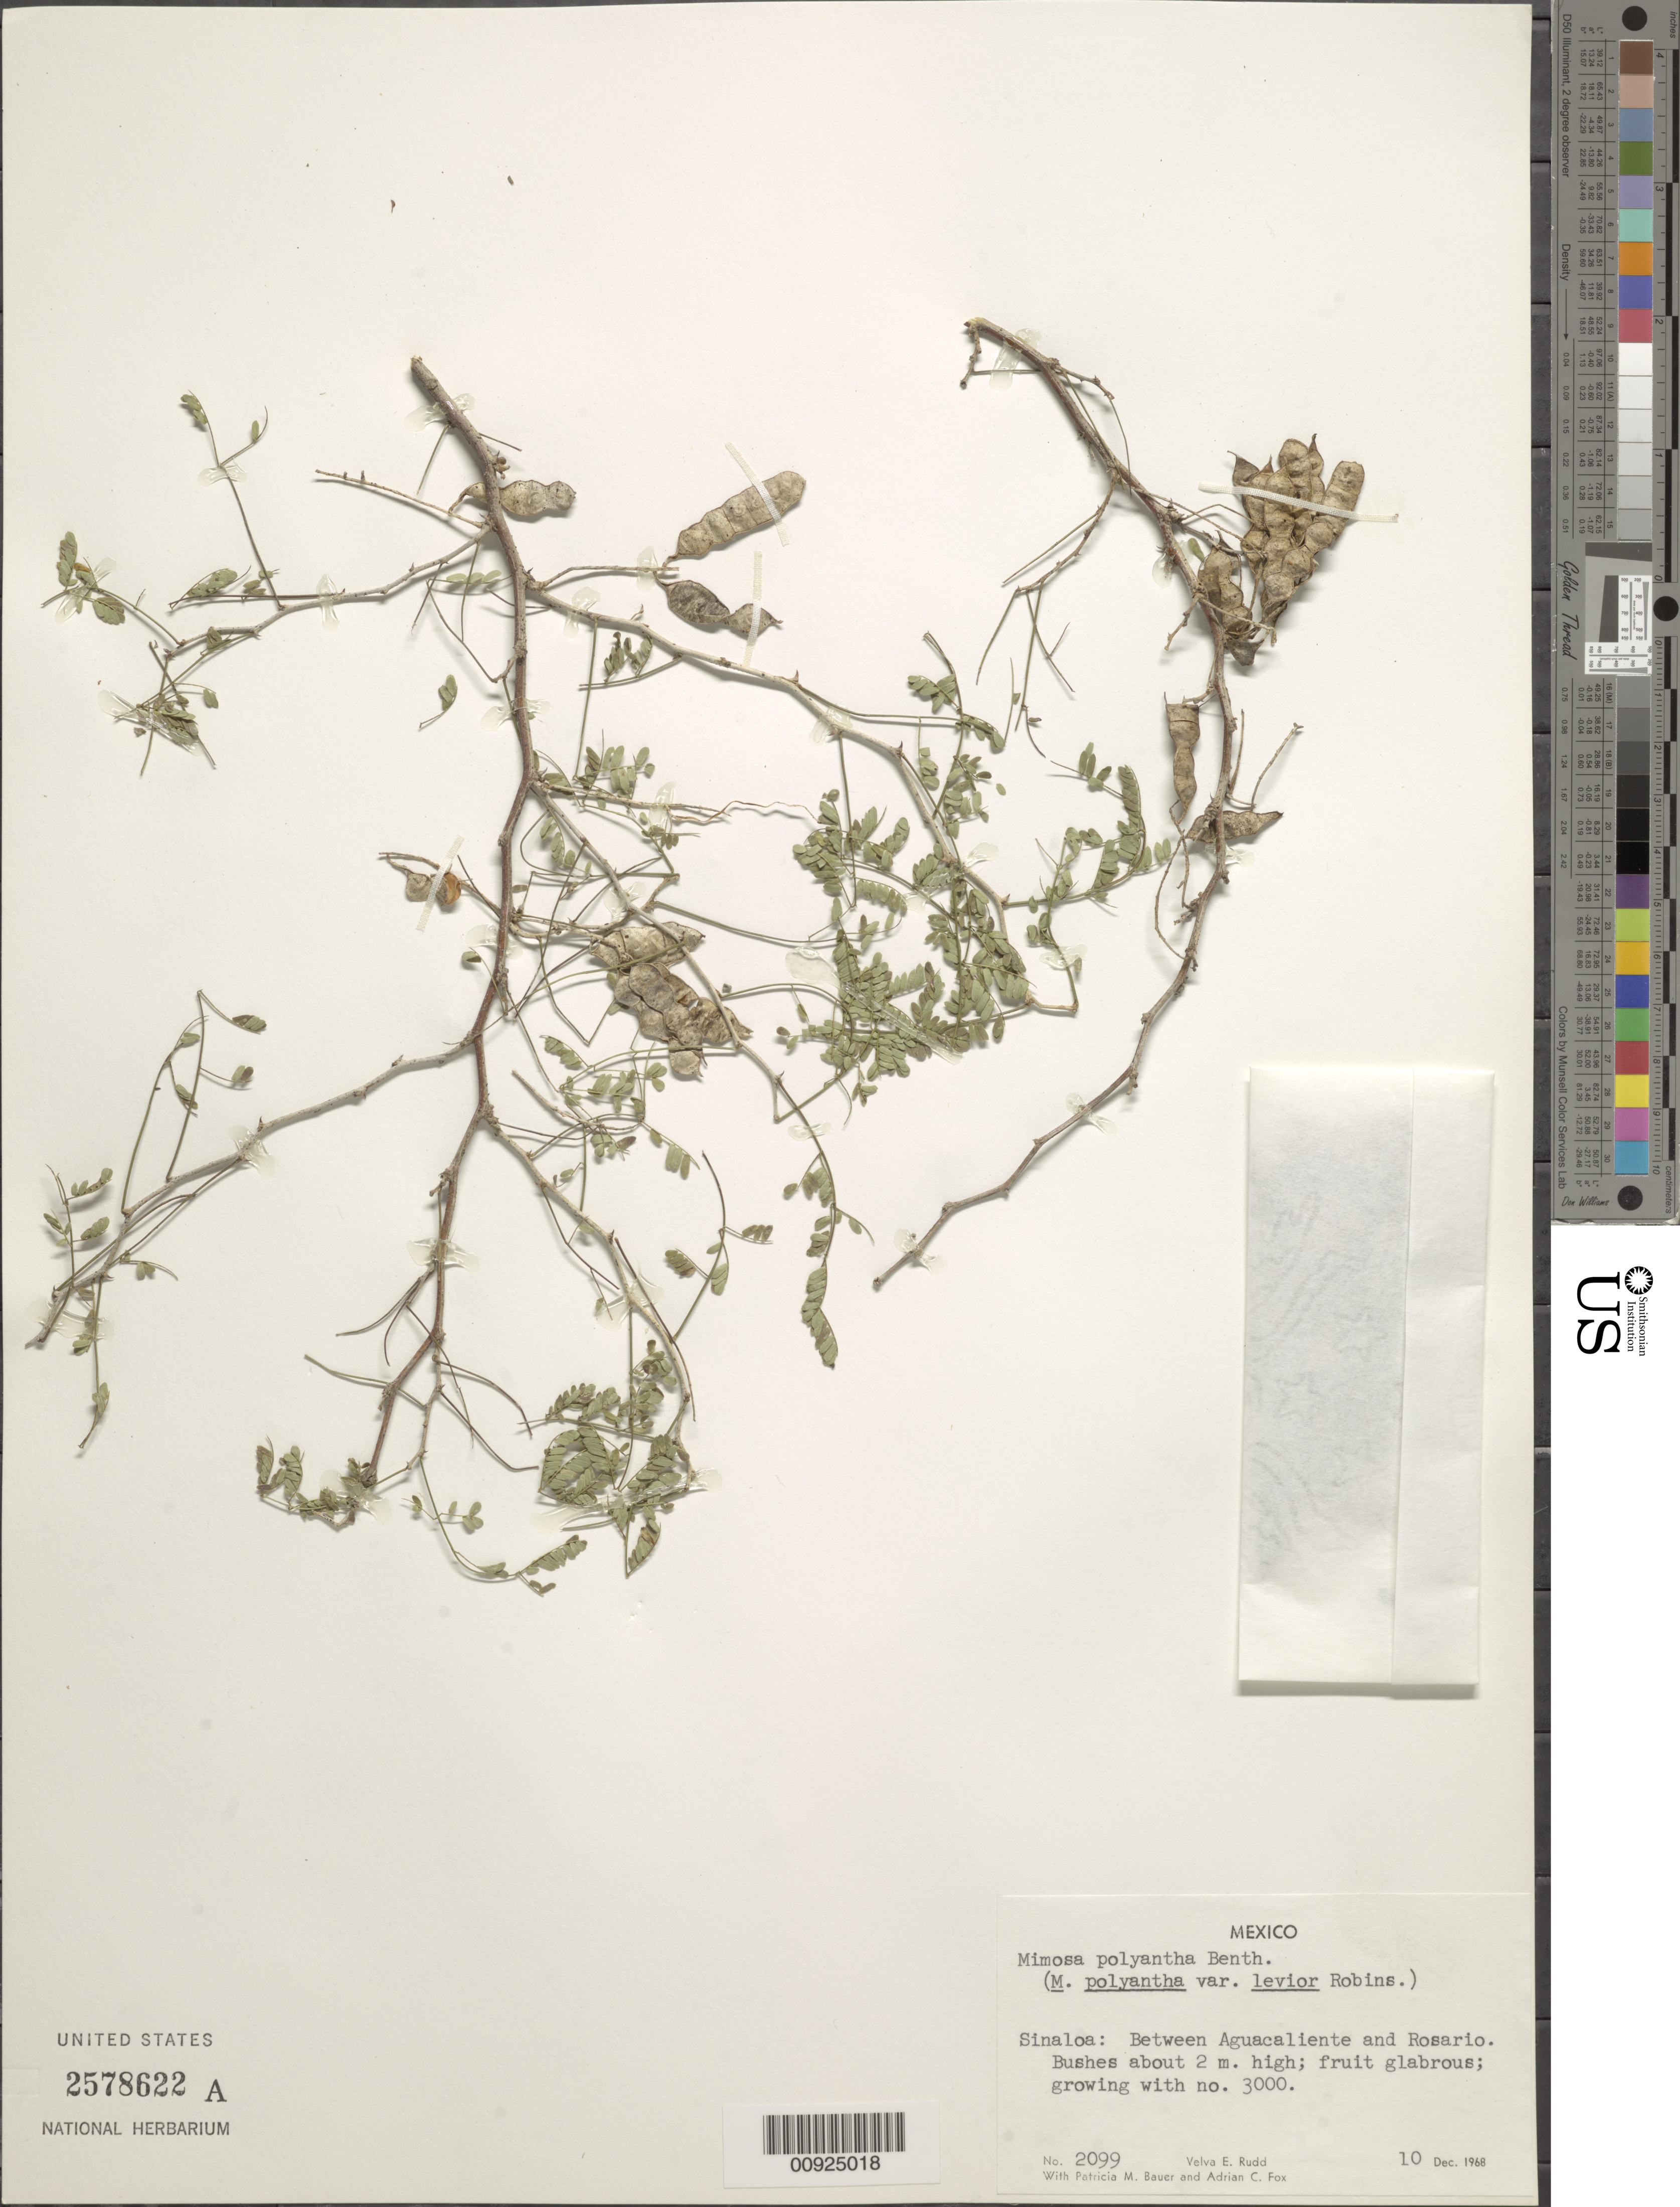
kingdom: Plantae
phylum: Tracheophyta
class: Magnoliopsida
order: Fabales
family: Fabaceae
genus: Mimosa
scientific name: Mimosa polyantha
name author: Benth.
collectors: V. E. Rudd, P. Bauer & A. Fox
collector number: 2099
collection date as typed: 10 Dec 1968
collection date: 1968-12-10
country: Mexico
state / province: Sinaloa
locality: Sinaloa: Between Aguacaliente and Rosario.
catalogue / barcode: US 2578622A